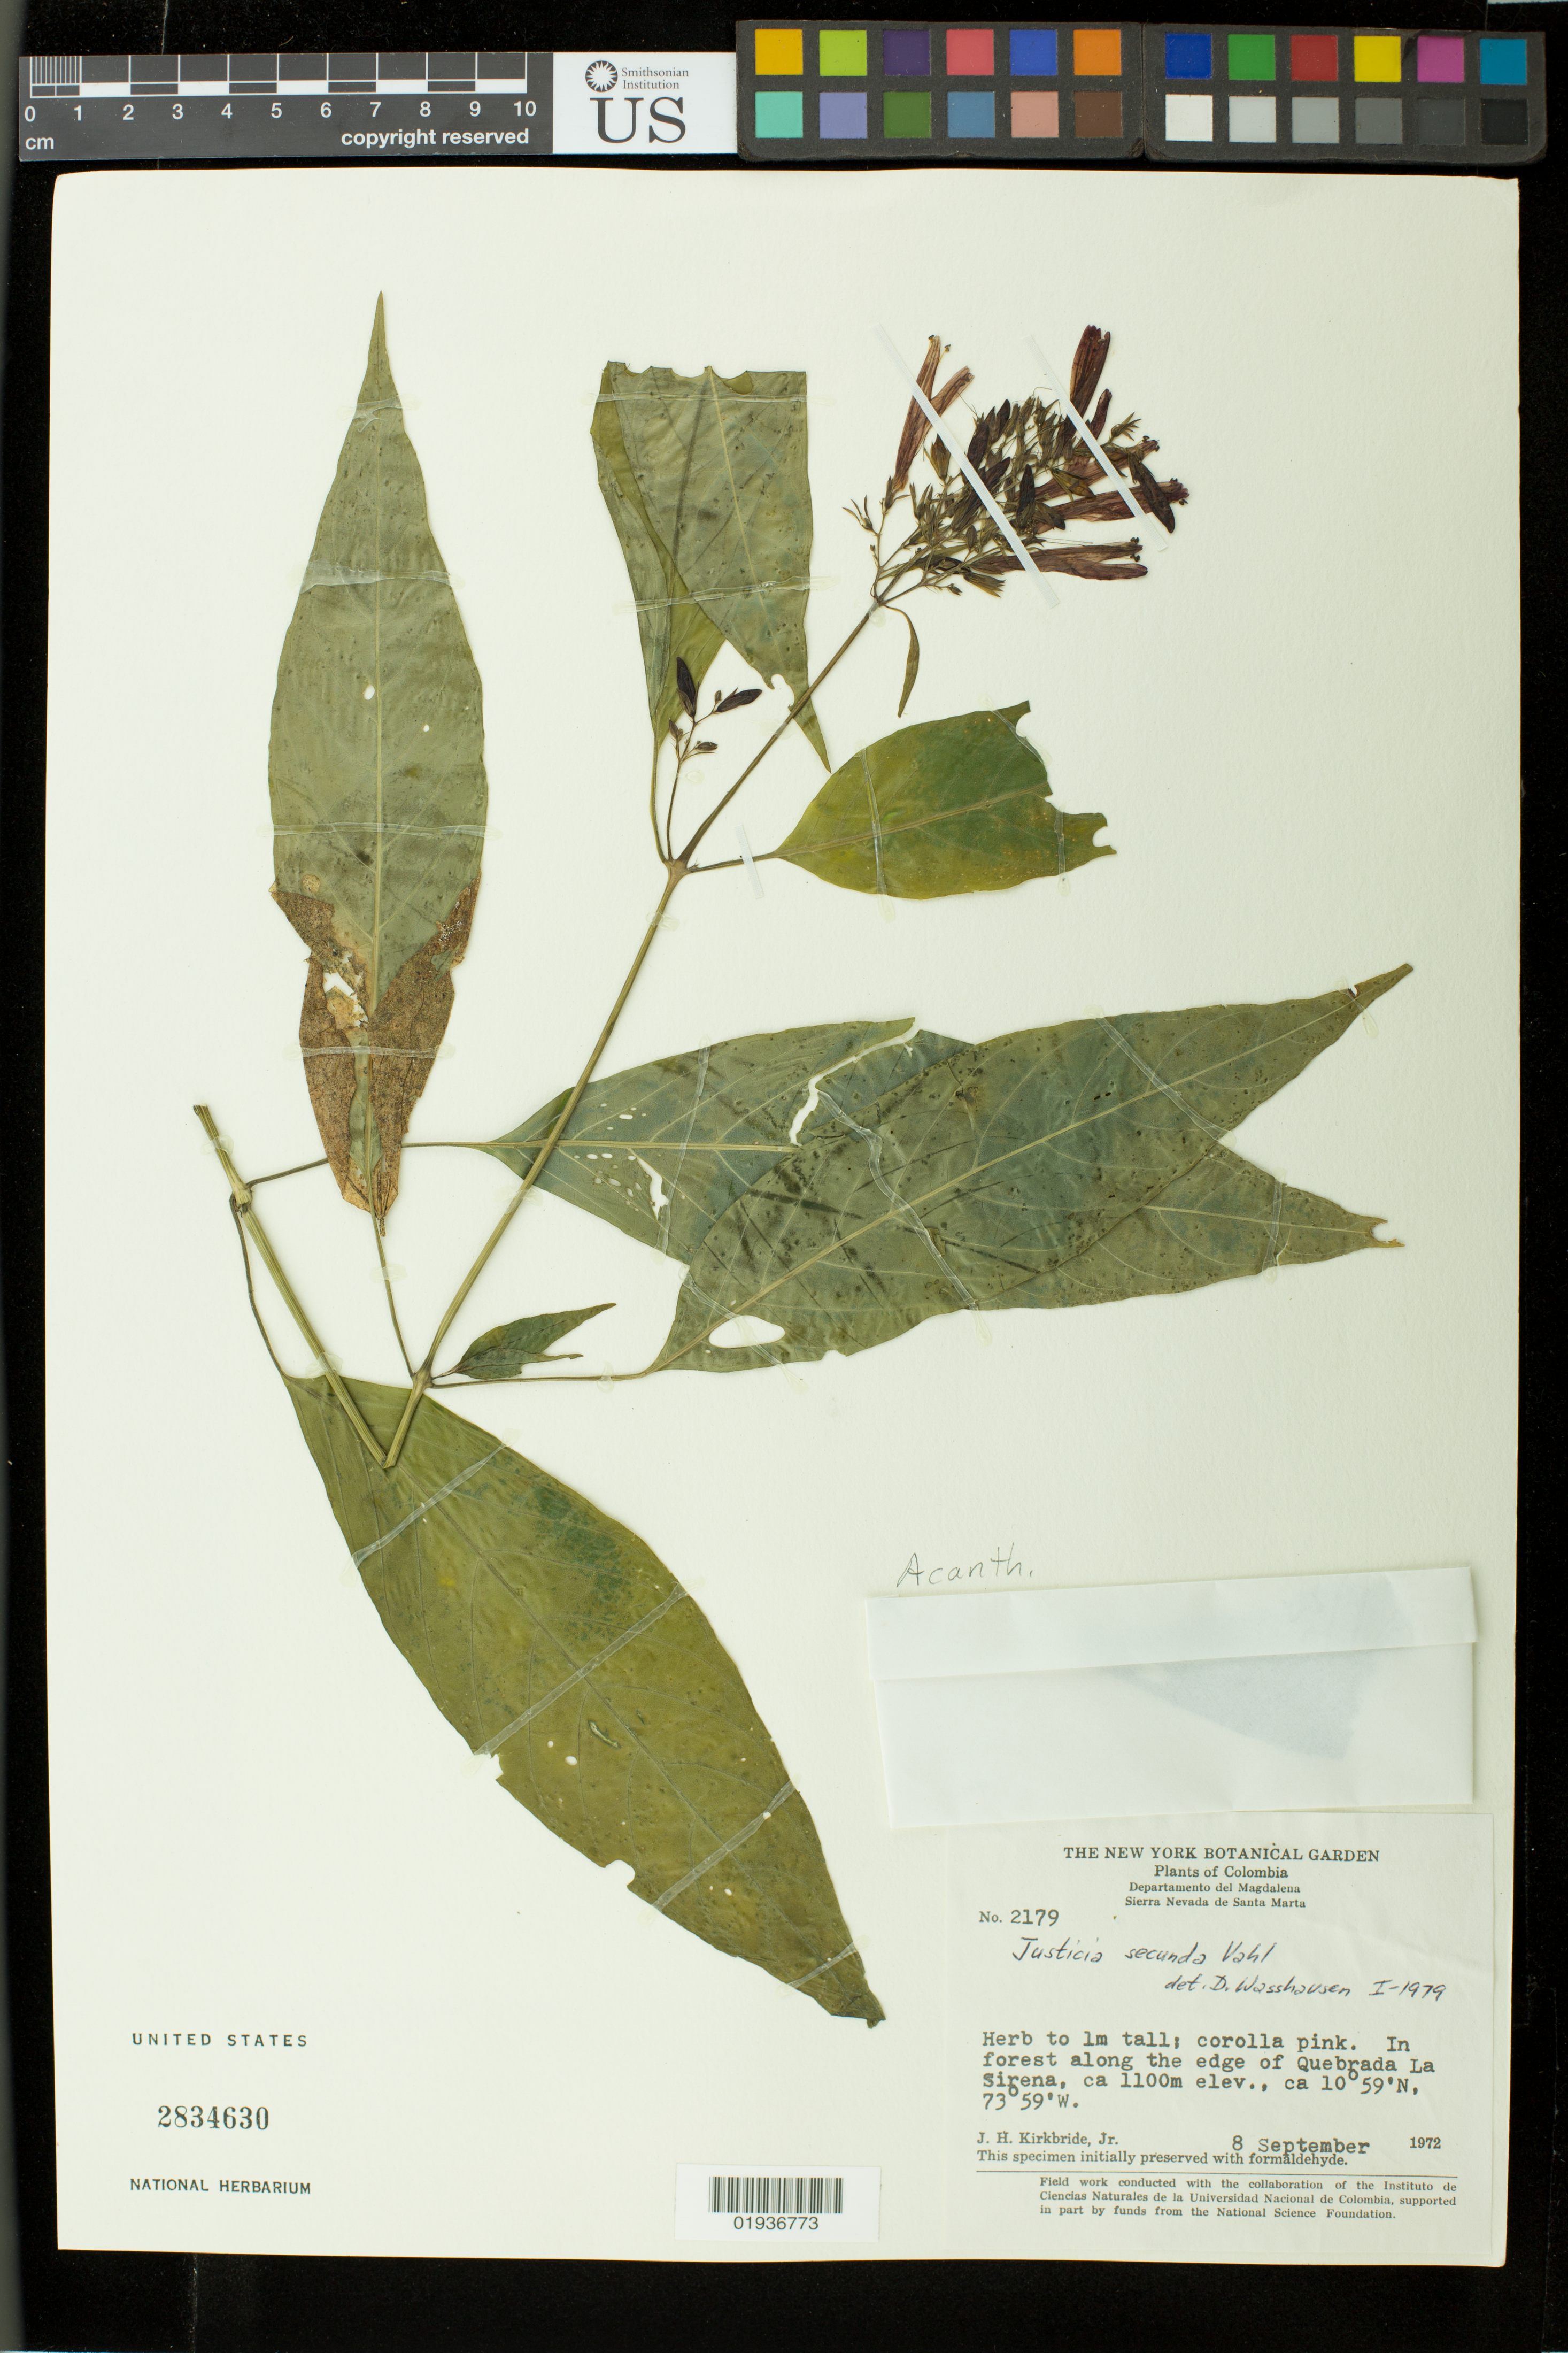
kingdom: Plantae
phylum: Tracheophyta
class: Magnoliopsida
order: Lamiales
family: Acanthaceae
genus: Justicia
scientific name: Justicia secunda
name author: Vahl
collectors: J. H. Kirkbride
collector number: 2179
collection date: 1972-09-08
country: Colombia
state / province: Magdalena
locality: Departamento de Magdalena, Sierra Nevada de Santa Marta, In forest along the edge of Quebrada La Sirena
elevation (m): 1100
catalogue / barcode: US 2834630